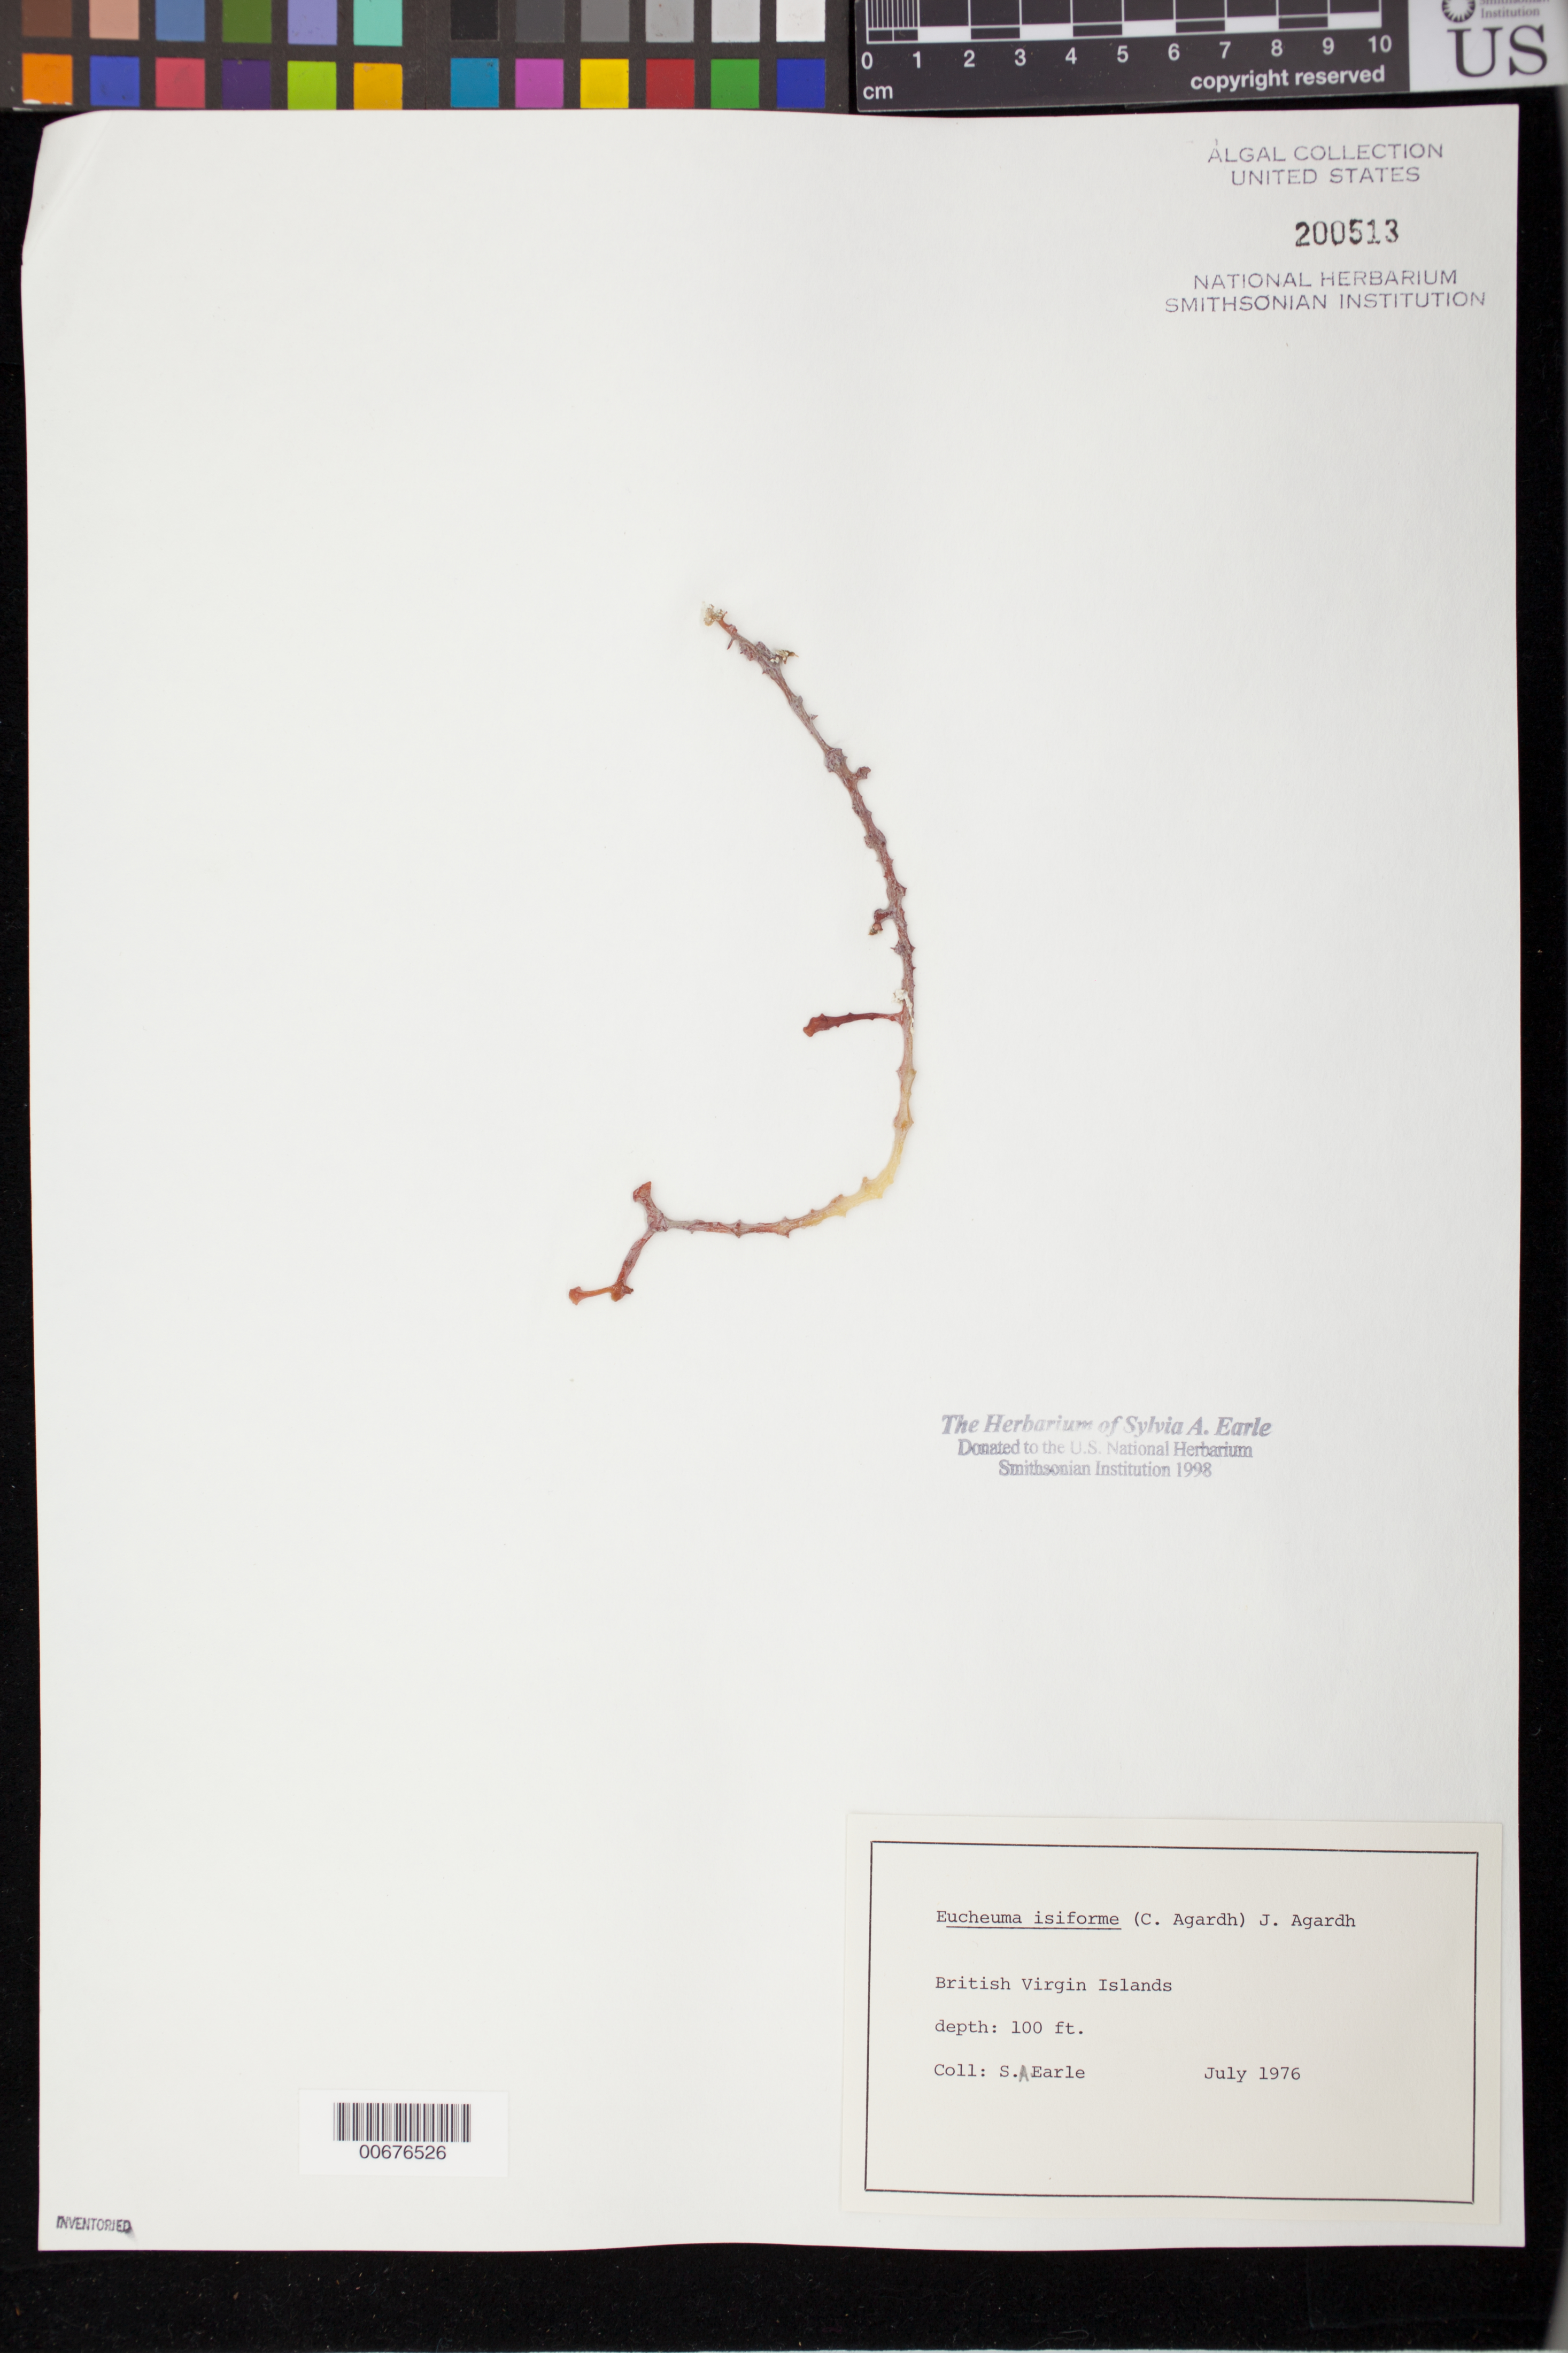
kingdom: Plantae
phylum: Rhodophyta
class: Florideophyceae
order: Gigartinales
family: Solieriaceae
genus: Eucheumatopsis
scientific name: Eucheumatopsis isiformis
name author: (C. Agardh) M.L. Núñez-Resendiz et al.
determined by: Algae name updating Project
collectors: S. A. Earle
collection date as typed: Jul 1976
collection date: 1976-07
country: British Virgin Islands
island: Virgin Islands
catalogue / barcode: US 200513